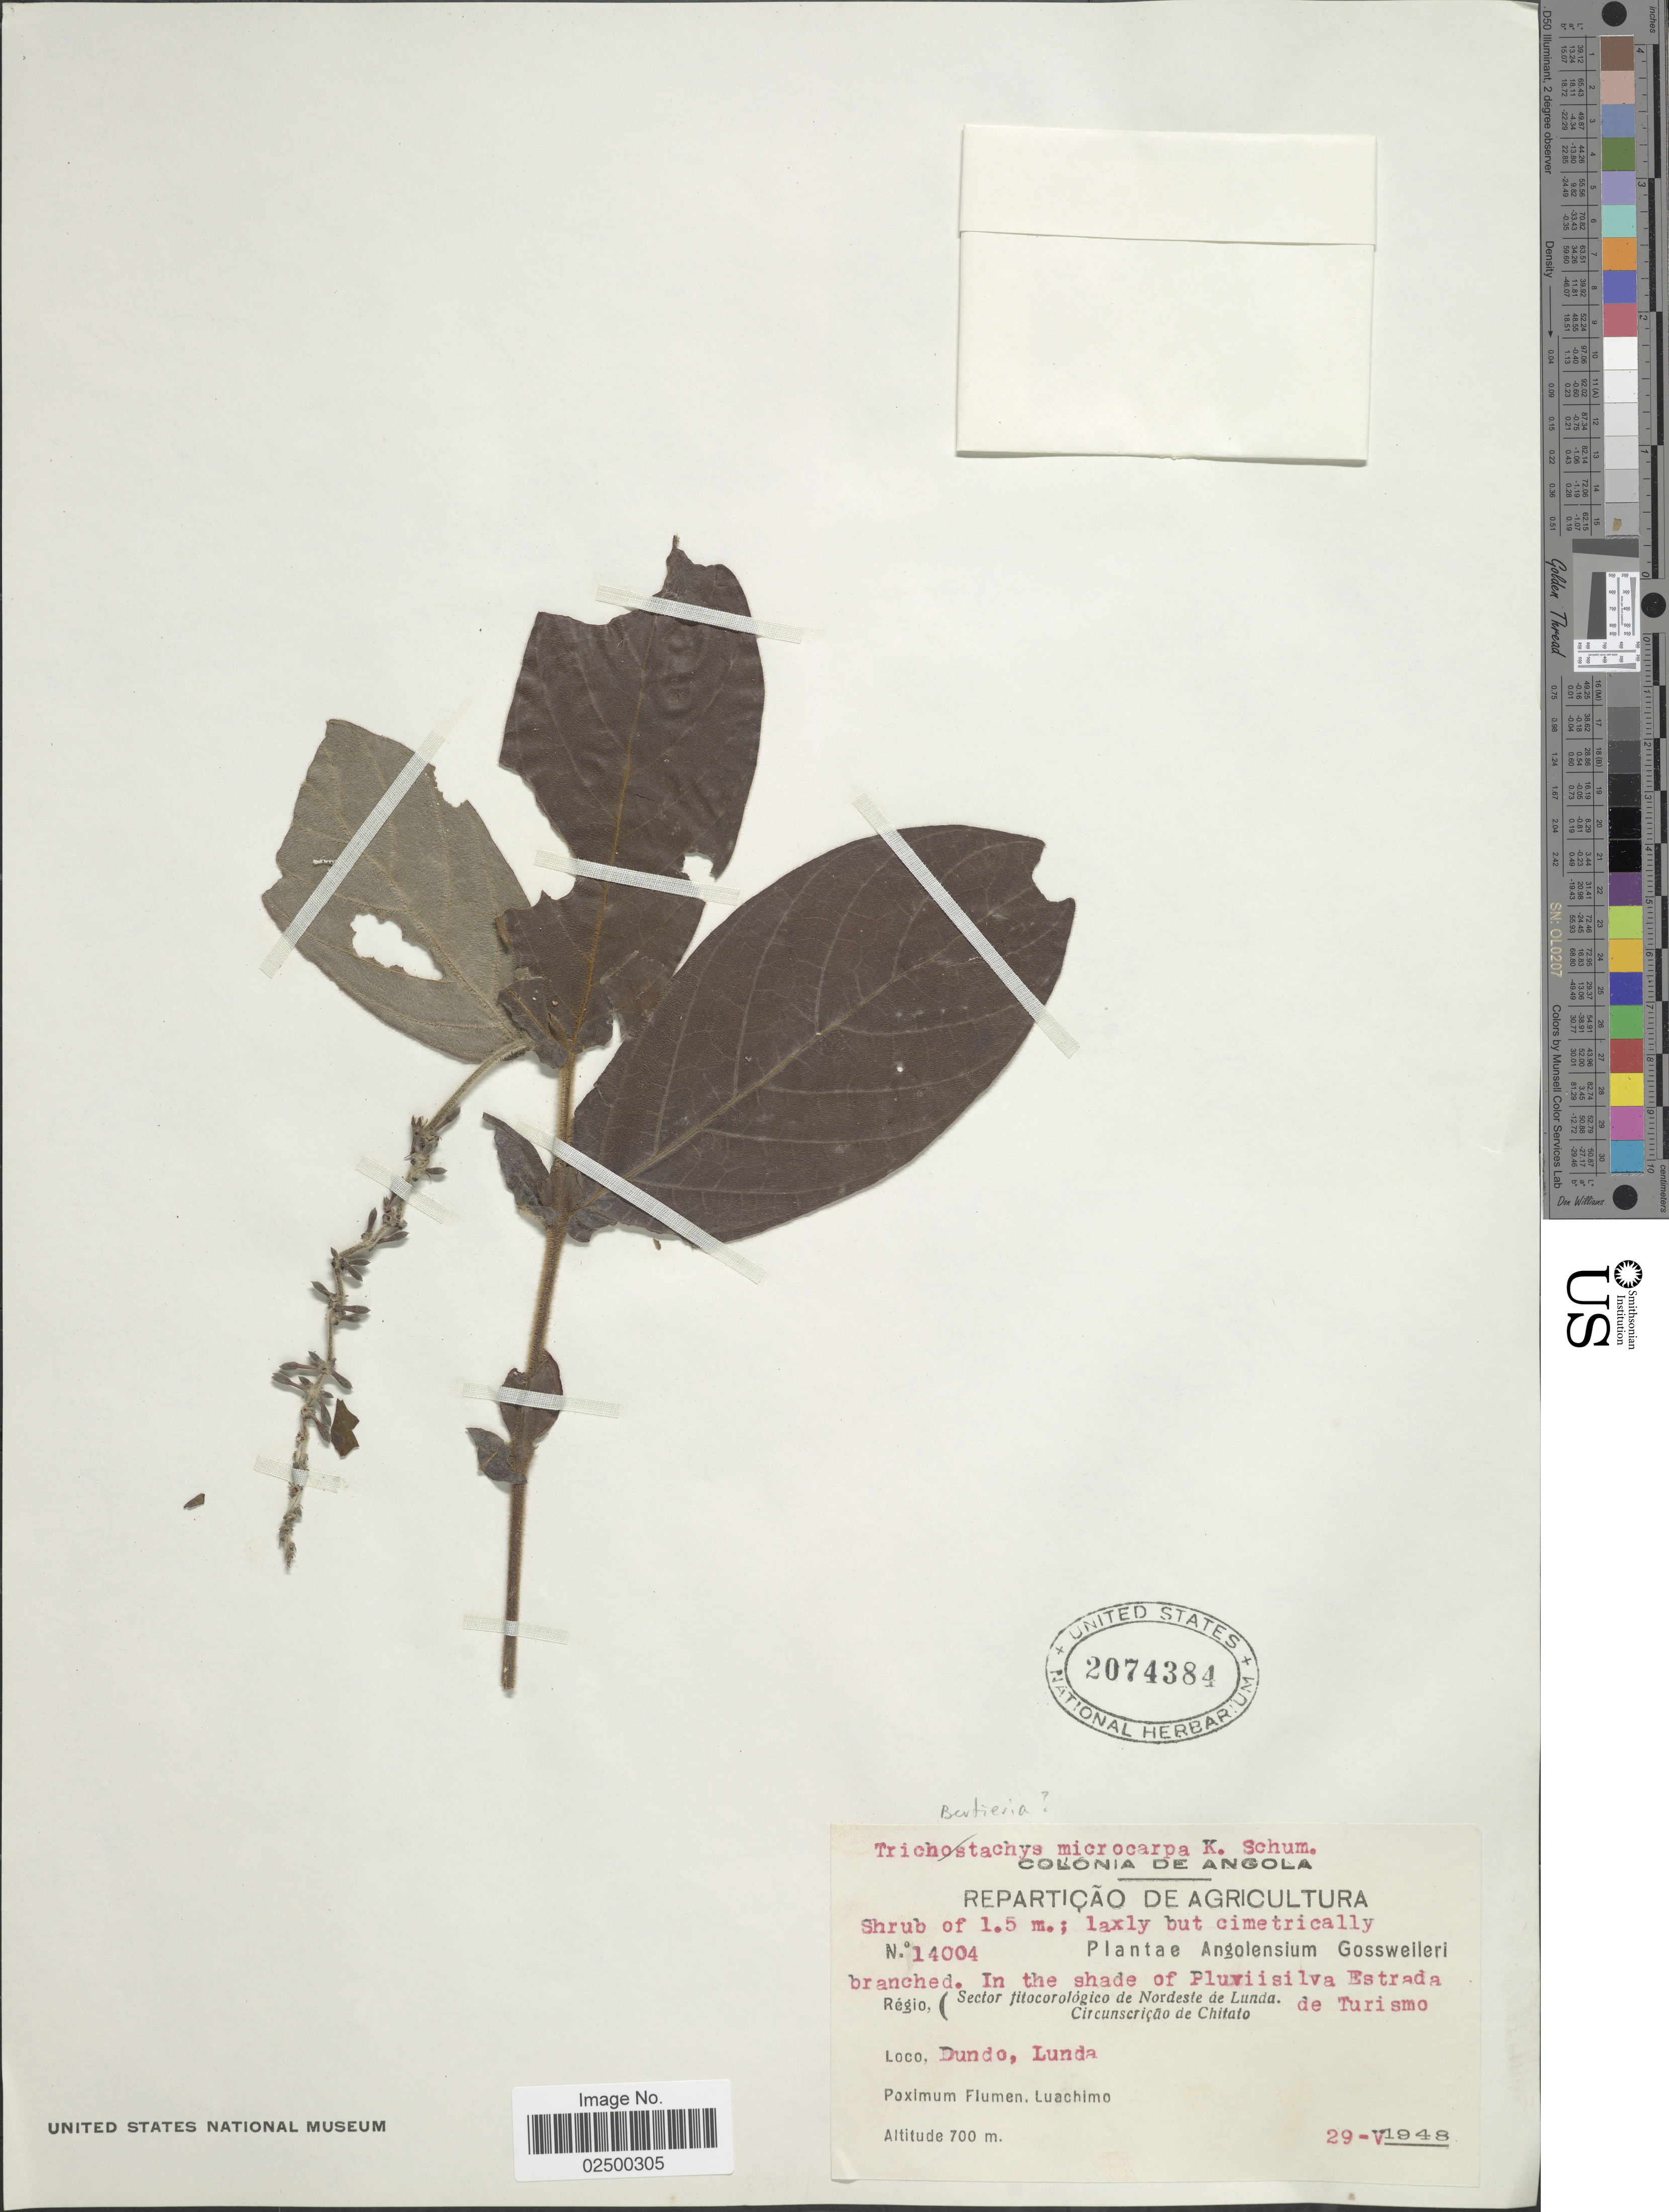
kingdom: Plantae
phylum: Tracheophyta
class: Magnoliopsida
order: Gentianales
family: Rubiaceae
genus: Bertiera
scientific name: Bertiera sp.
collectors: -. Gossweiler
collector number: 14004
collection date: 1948-05-29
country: Angola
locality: Sector filocorologico de Nordeste de Lunda, Circunscricao dde Chitato), in the shade of Pluviisilva Estrada de Turismo, Dundo, Lunda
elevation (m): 700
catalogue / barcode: US 2074384